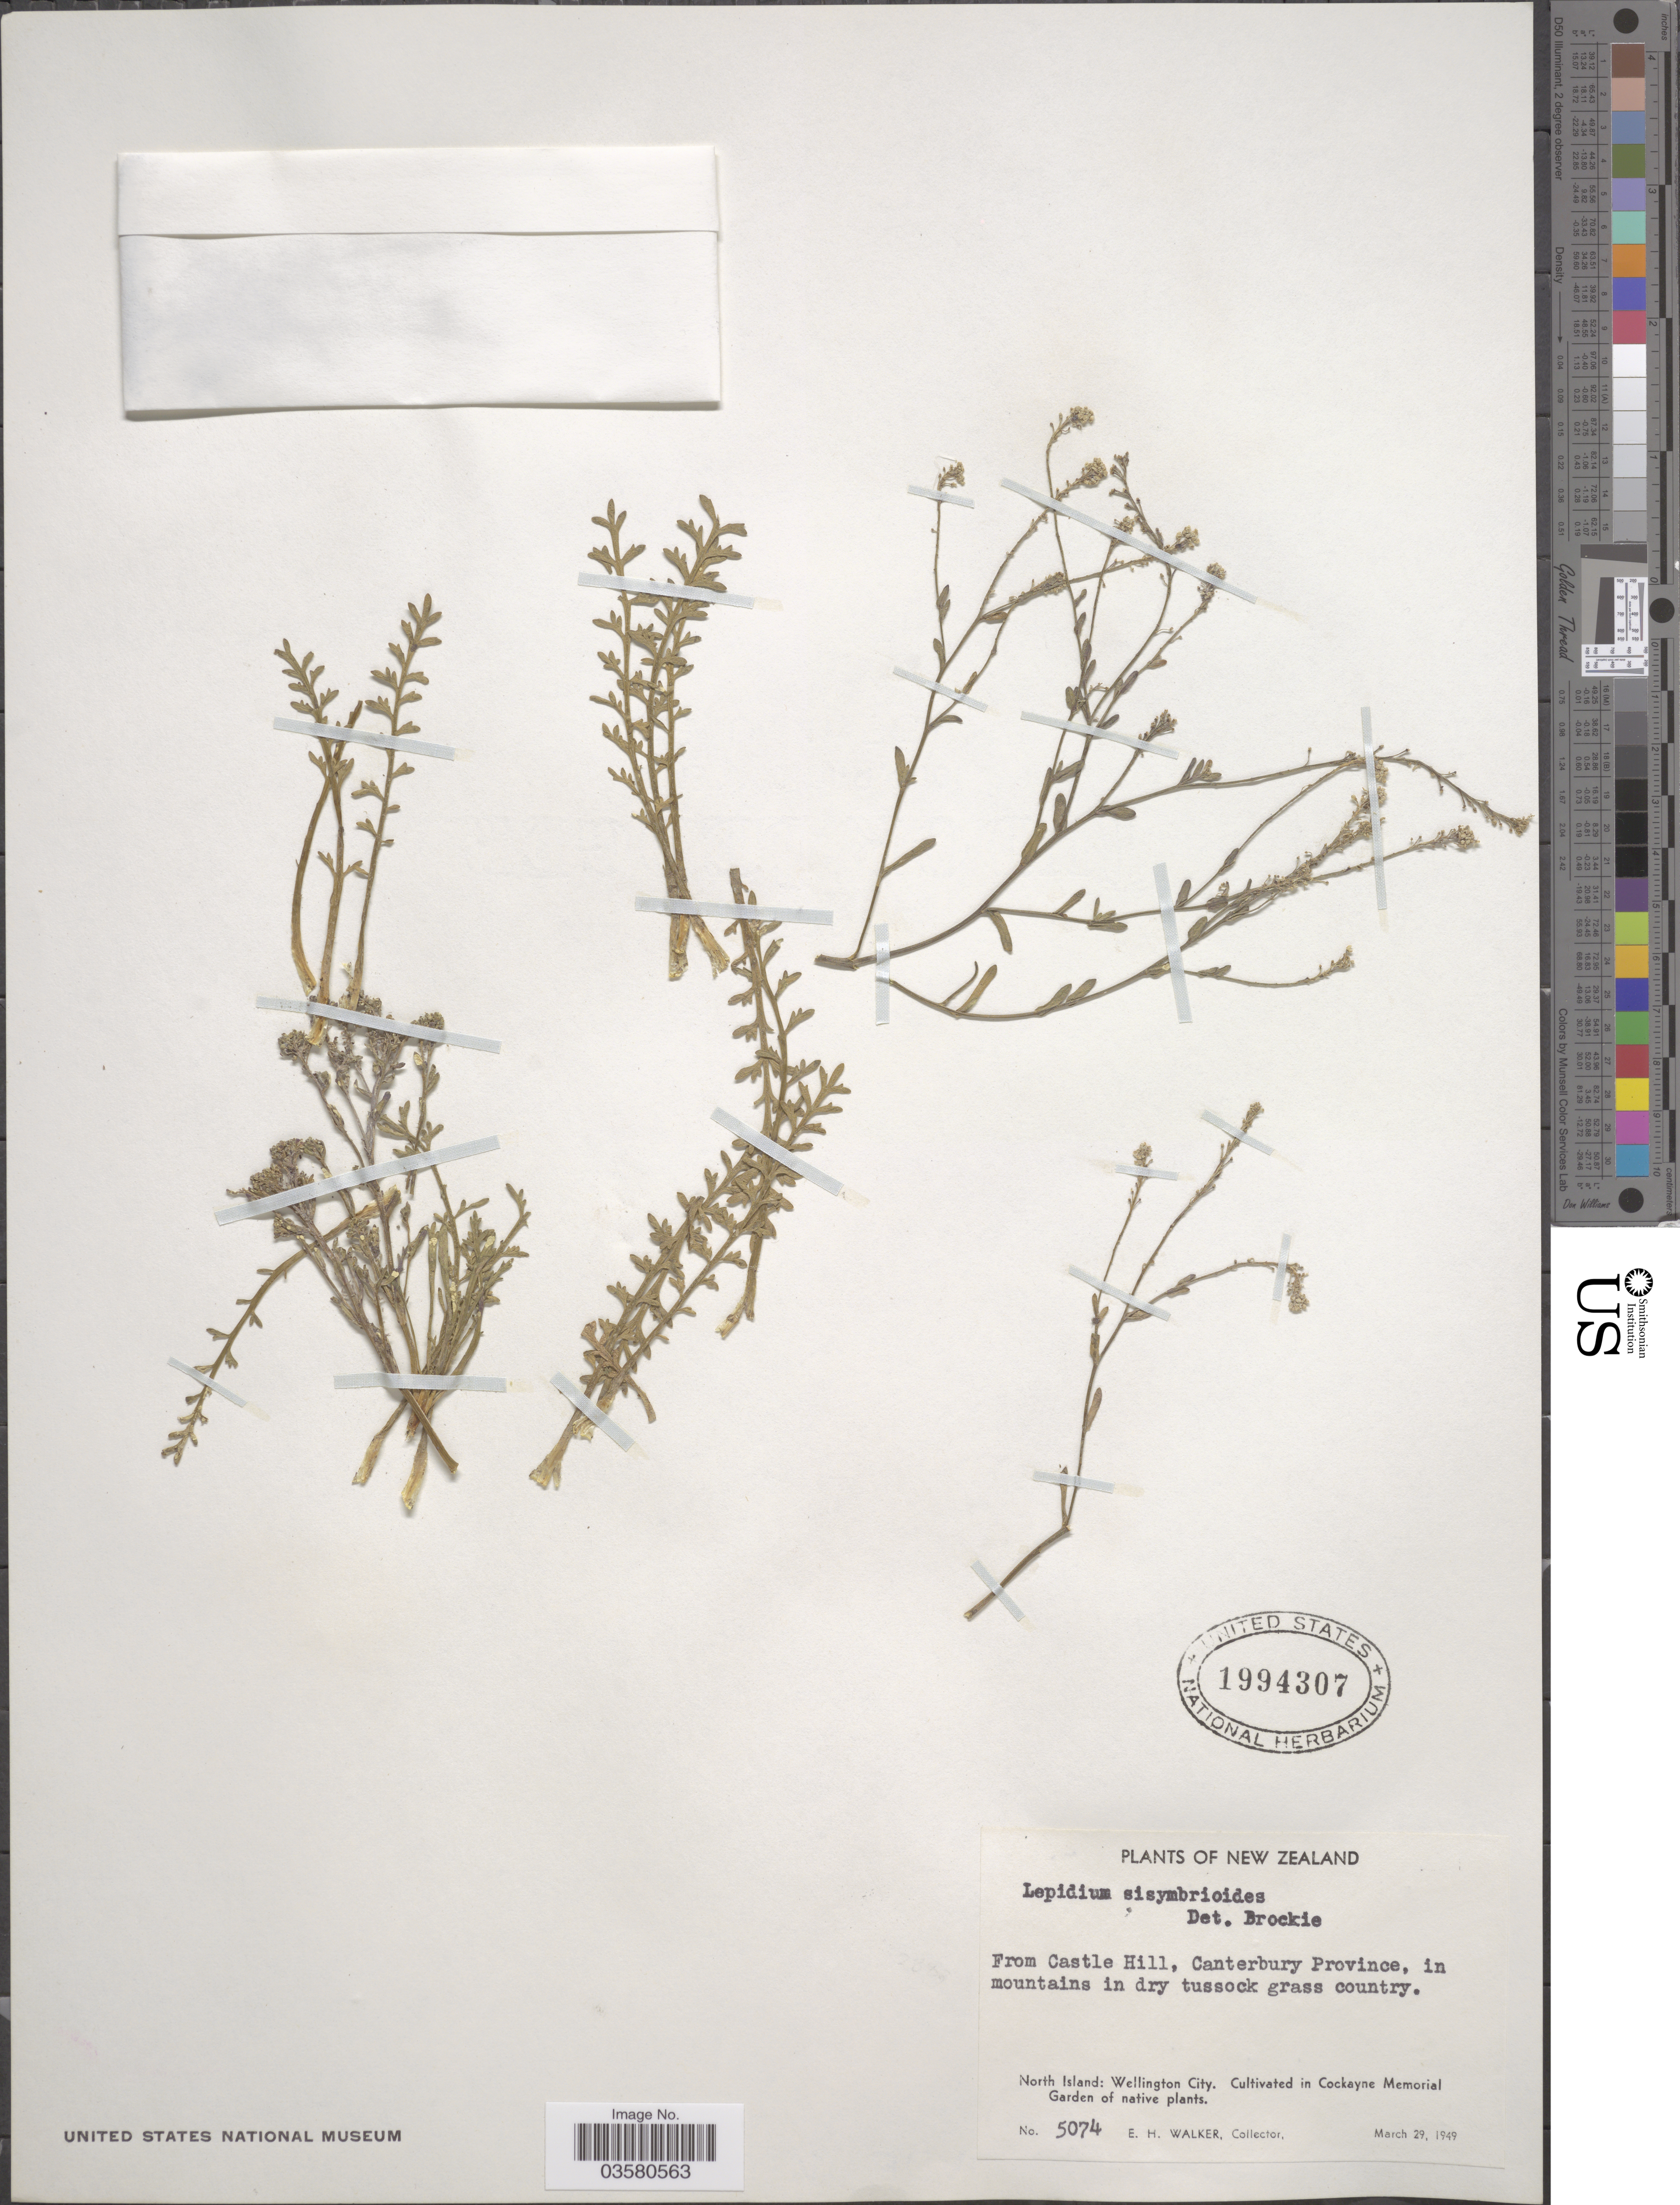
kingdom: Plantae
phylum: Tracheophyta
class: Magnoliopsida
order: Brassicales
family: Brassicaceae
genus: Lepidium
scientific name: Lepidium sisymbrioides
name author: Hook. f.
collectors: E. H. Walker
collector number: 5074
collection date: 1949-03-29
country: New Zealand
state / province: Canterbury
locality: From Castle Hill, in mountains in dry grass country. North Island: Wellington City. Cultivated in Cockayne Memorial Garden of native plants.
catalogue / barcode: US 1994307